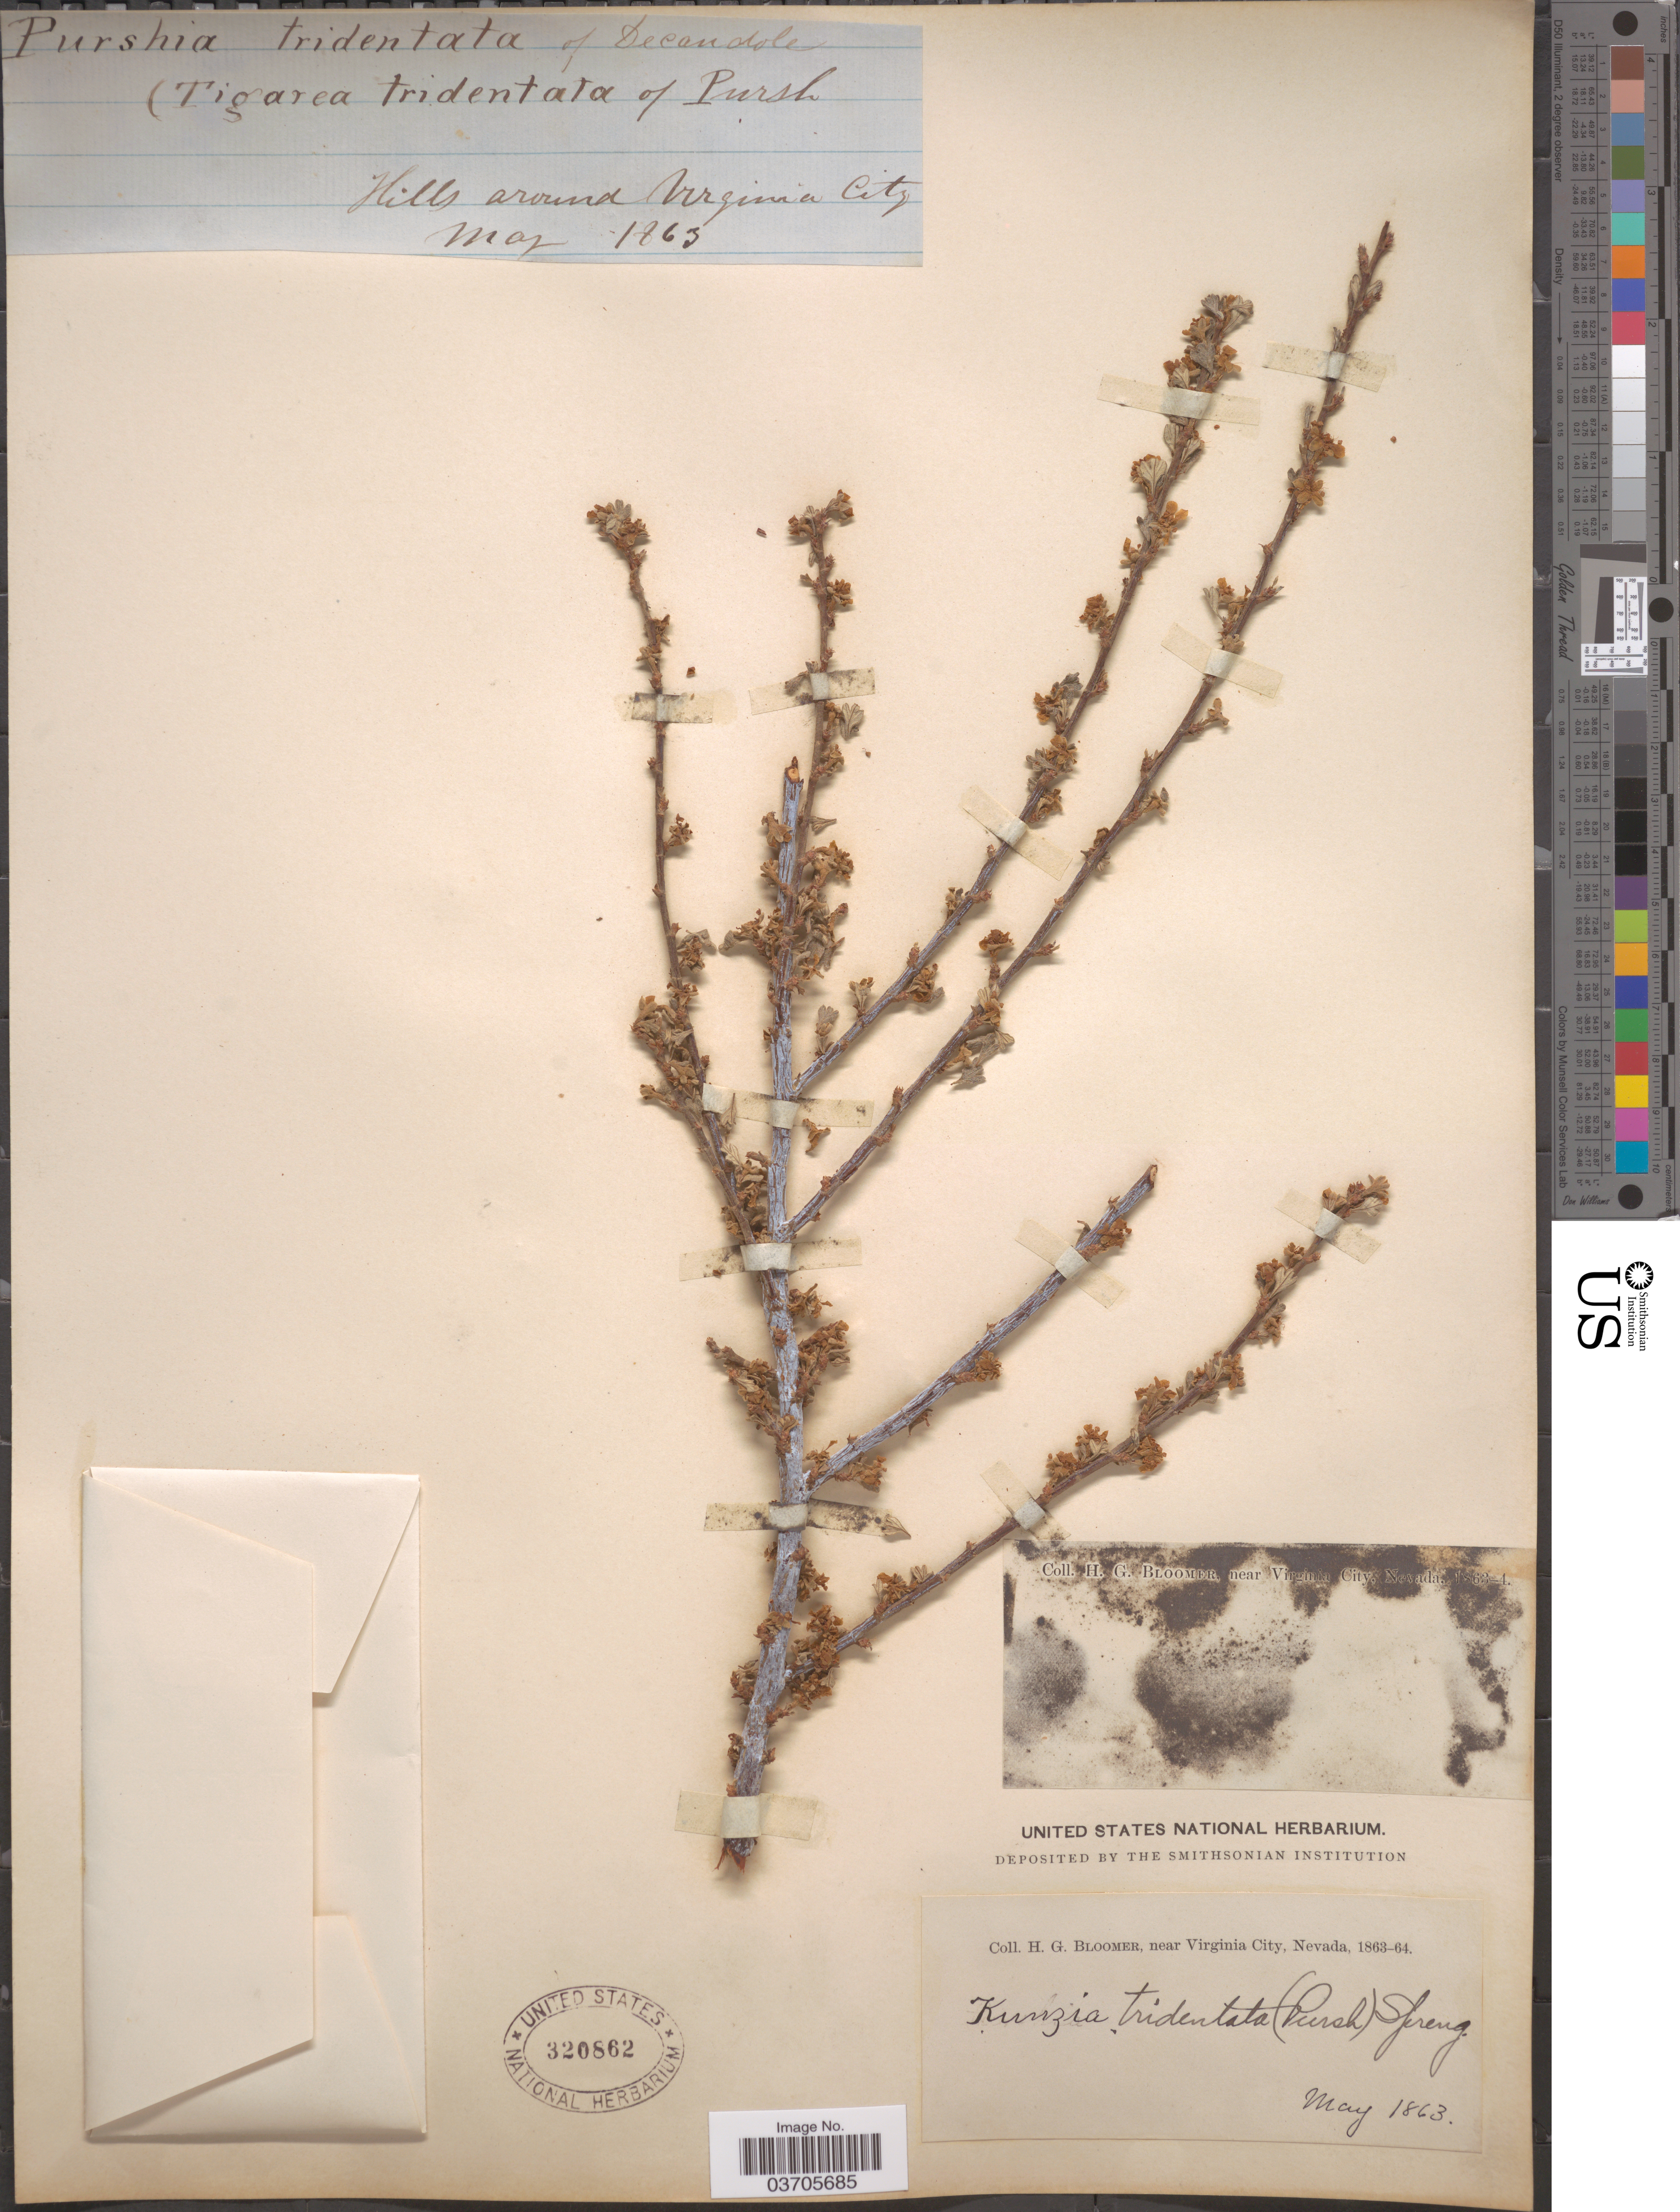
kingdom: Plantae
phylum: Tracheophyta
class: Magnoliopsida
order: Rosales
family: Rosaceae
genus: Purshia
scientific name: Purshia tridentata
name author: (Pursh) DC.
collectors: H. Bloomer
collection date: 1863-05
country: United States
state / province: Nevada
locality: Near Virginia City. Hills around Virginia City.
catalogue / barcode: US 320862